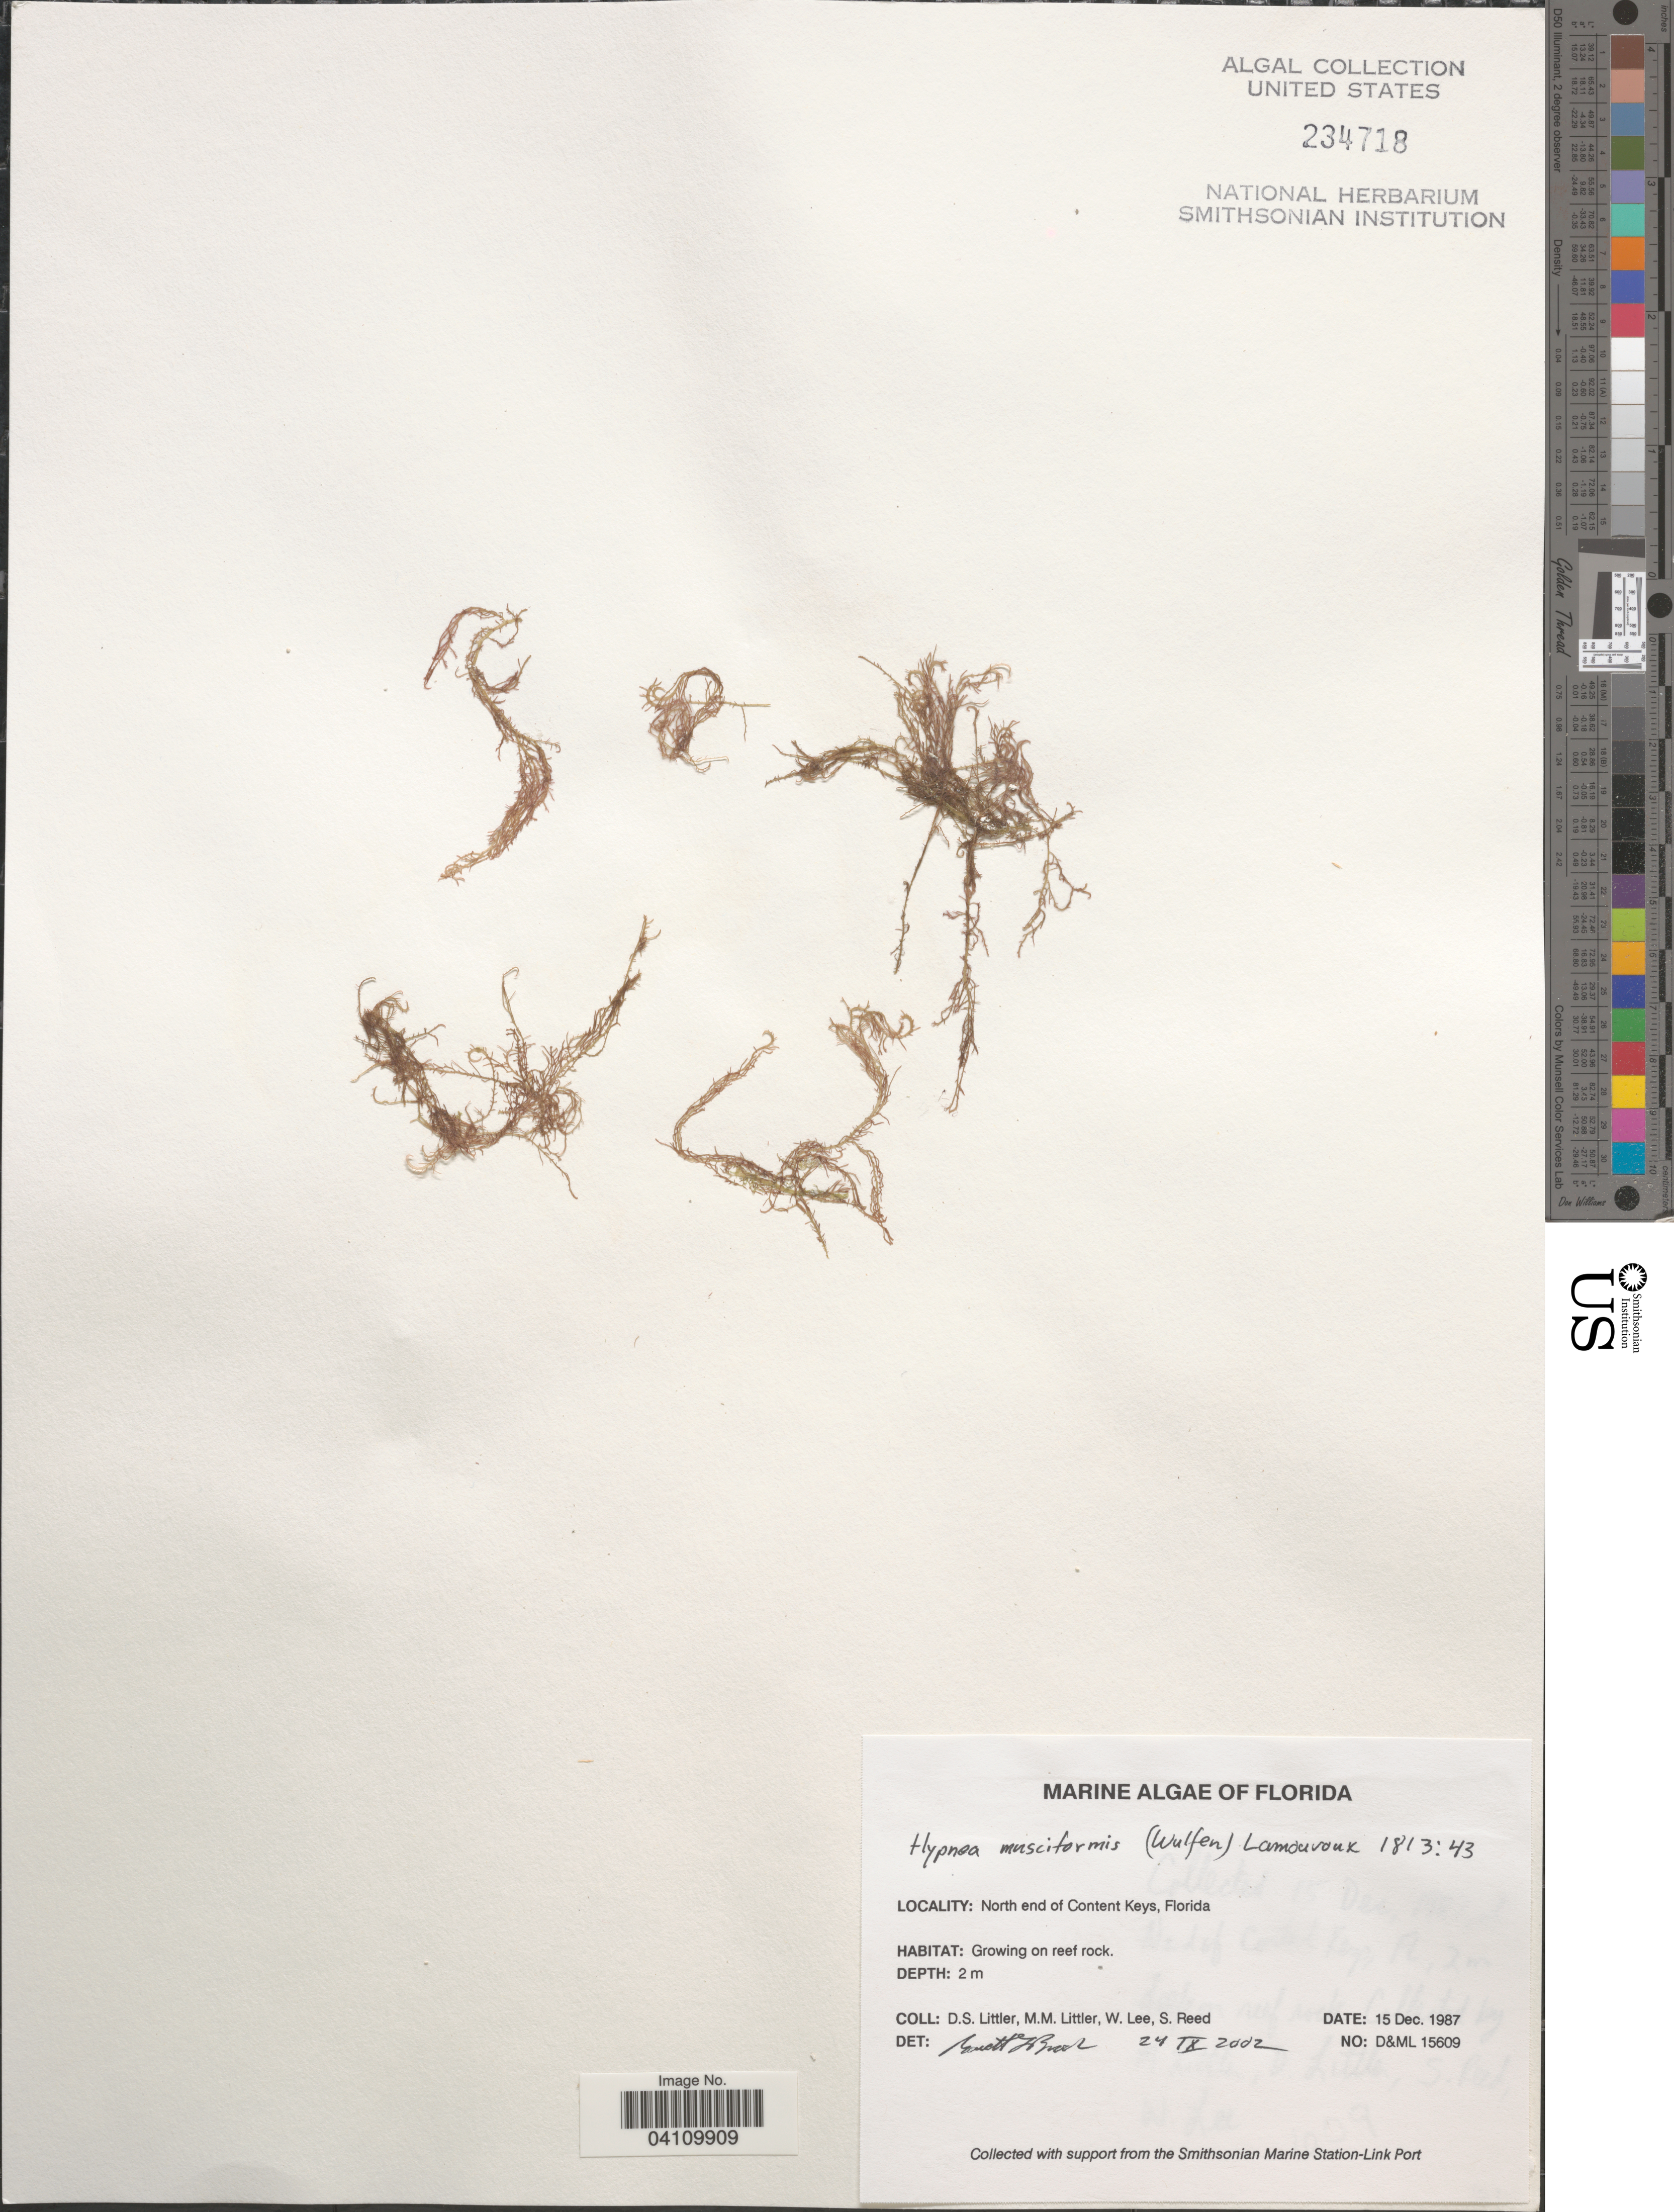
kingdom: Plantae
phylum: Rhodophyta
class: Florideophyceae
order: Gigartinales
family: Cystocloniaceae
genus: Hypnea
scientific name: Hypnea musciformis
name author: (Wulfen) J.V.Lamouroux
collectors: D. S. Littler, W. Lee & S. Reed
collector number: D&ML 15609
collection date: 1987-12-15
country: United States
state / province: Florida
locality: North end of Content Keys.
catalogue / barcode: US 234718